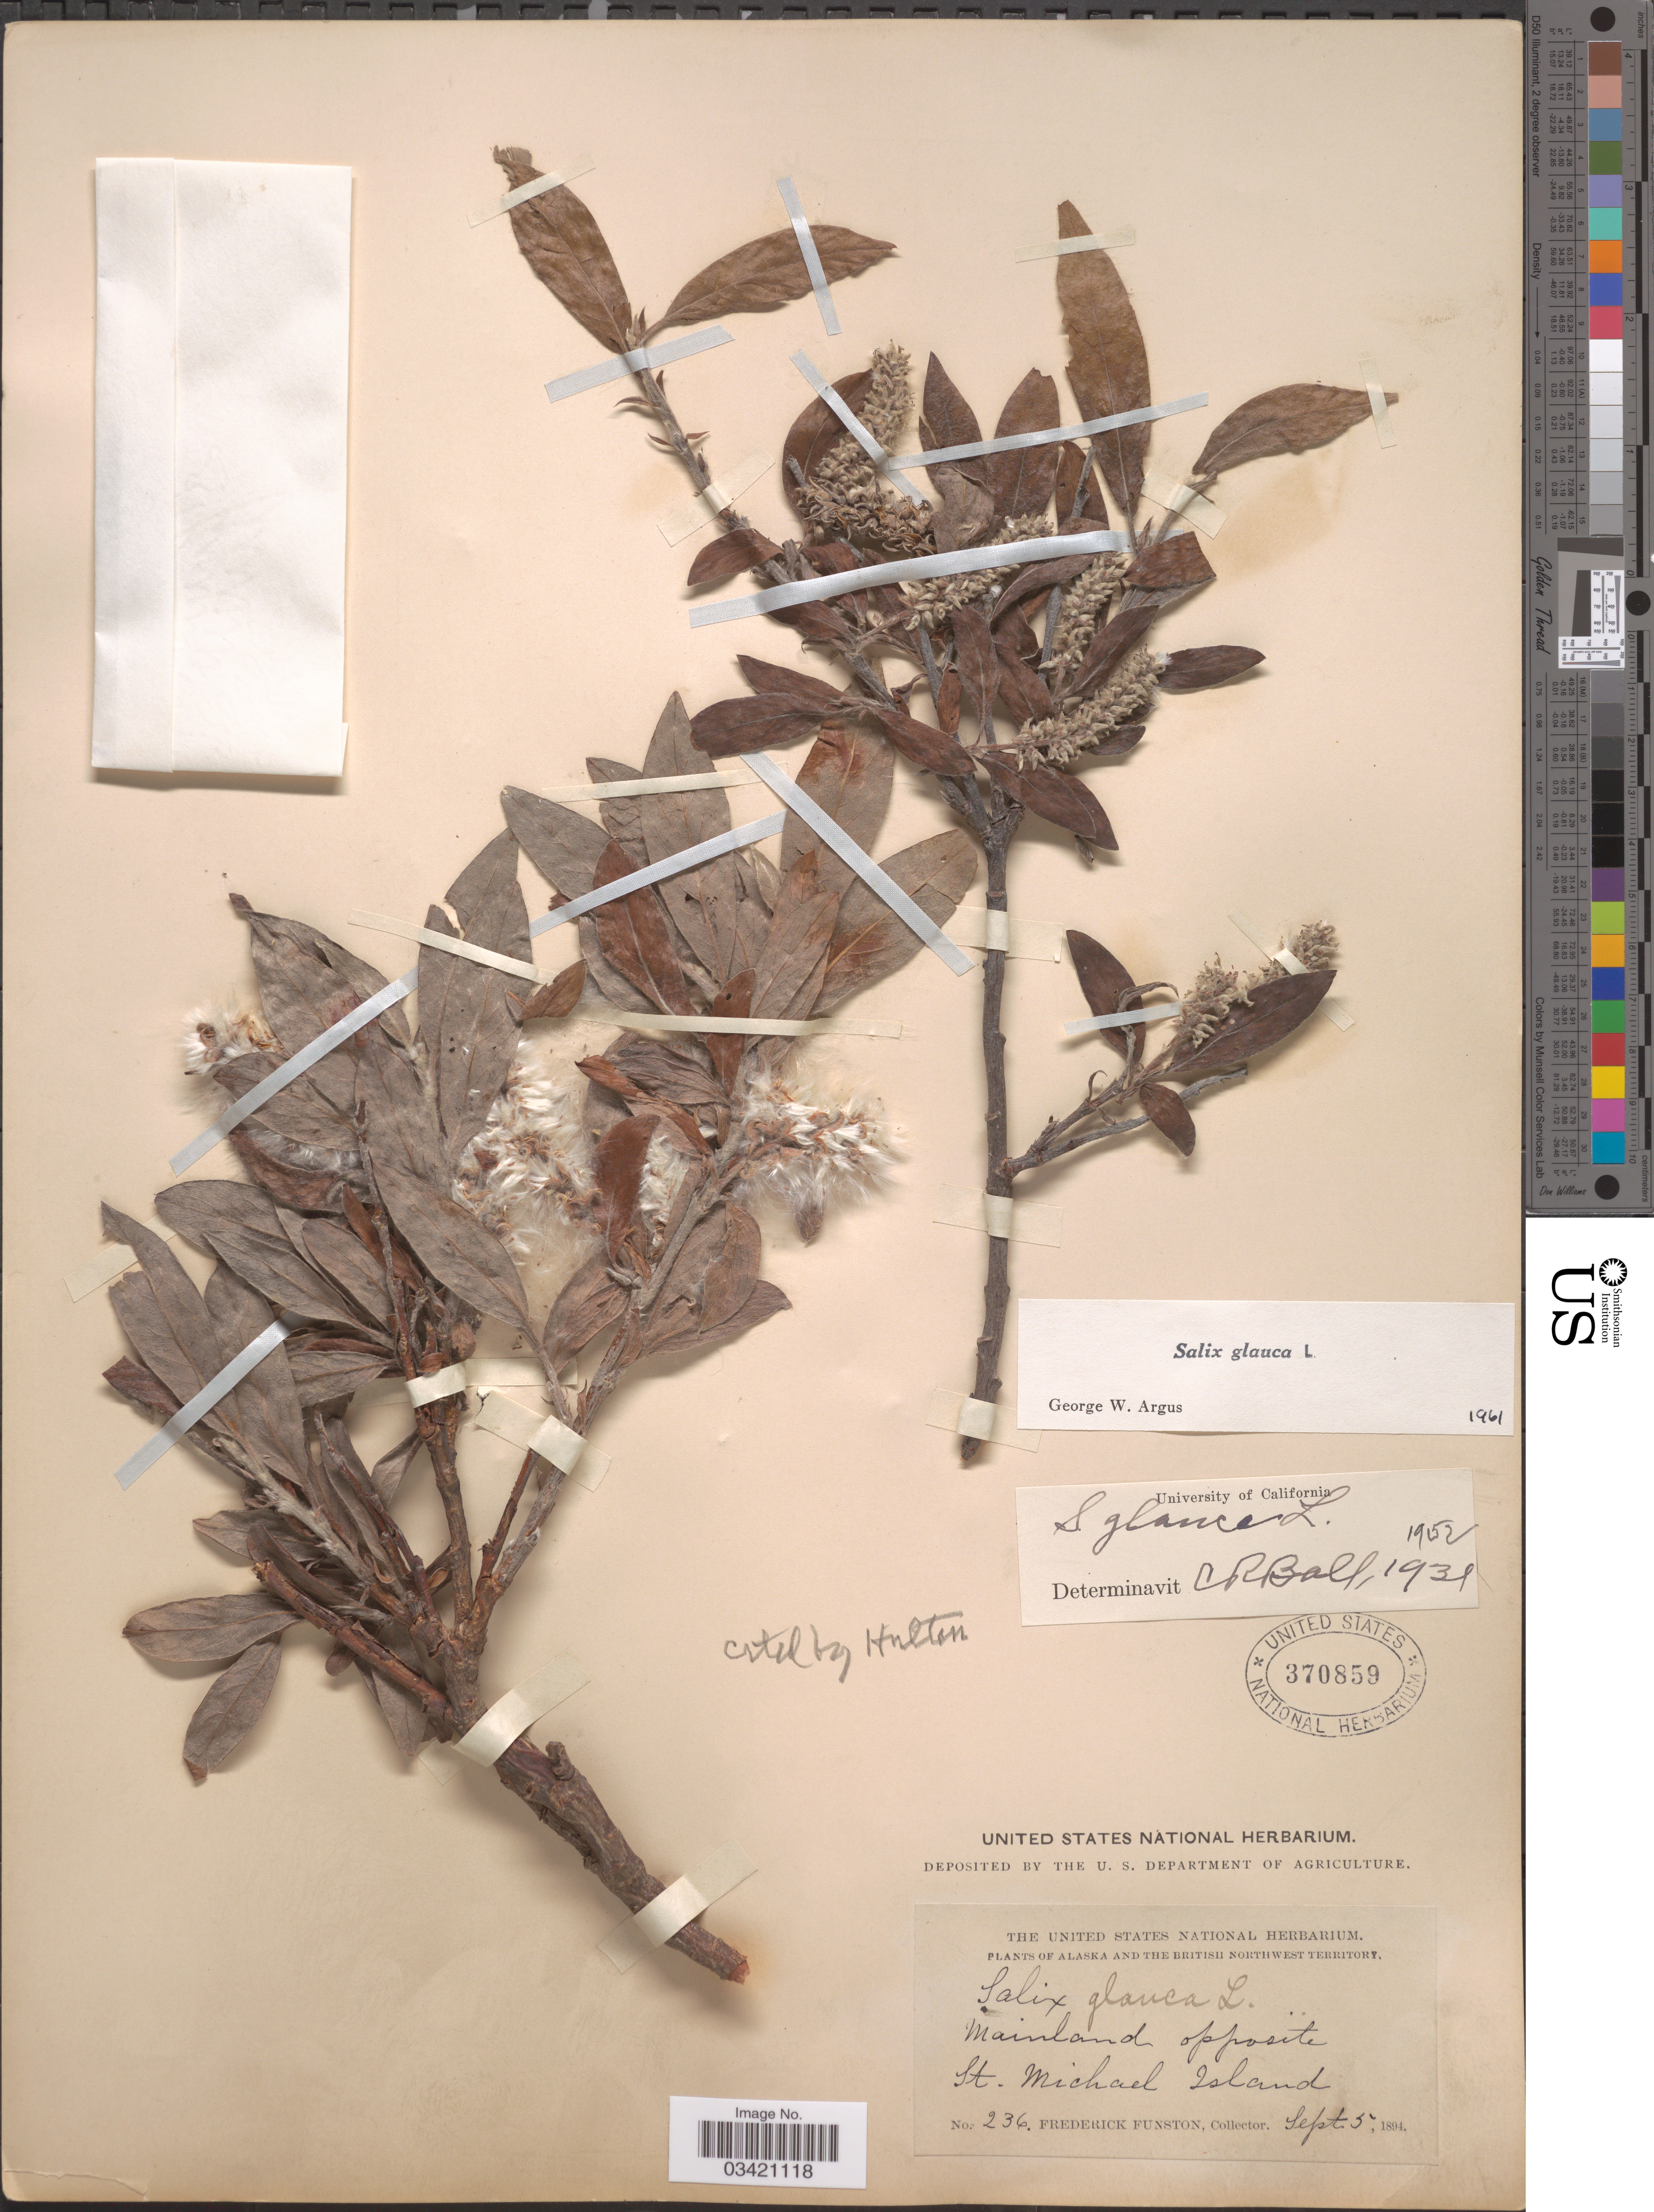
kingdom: Plantae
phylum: Tracheophyta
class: Magnoliopsida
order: Malpighiales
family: Salicaceae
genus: Salix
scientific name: Salix glauca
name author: L.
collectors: F. Funston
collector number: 236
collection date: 1894-09-05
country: United States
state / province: Alaska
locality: Mainland opposite St. Michael Island.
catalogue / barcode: US 370859